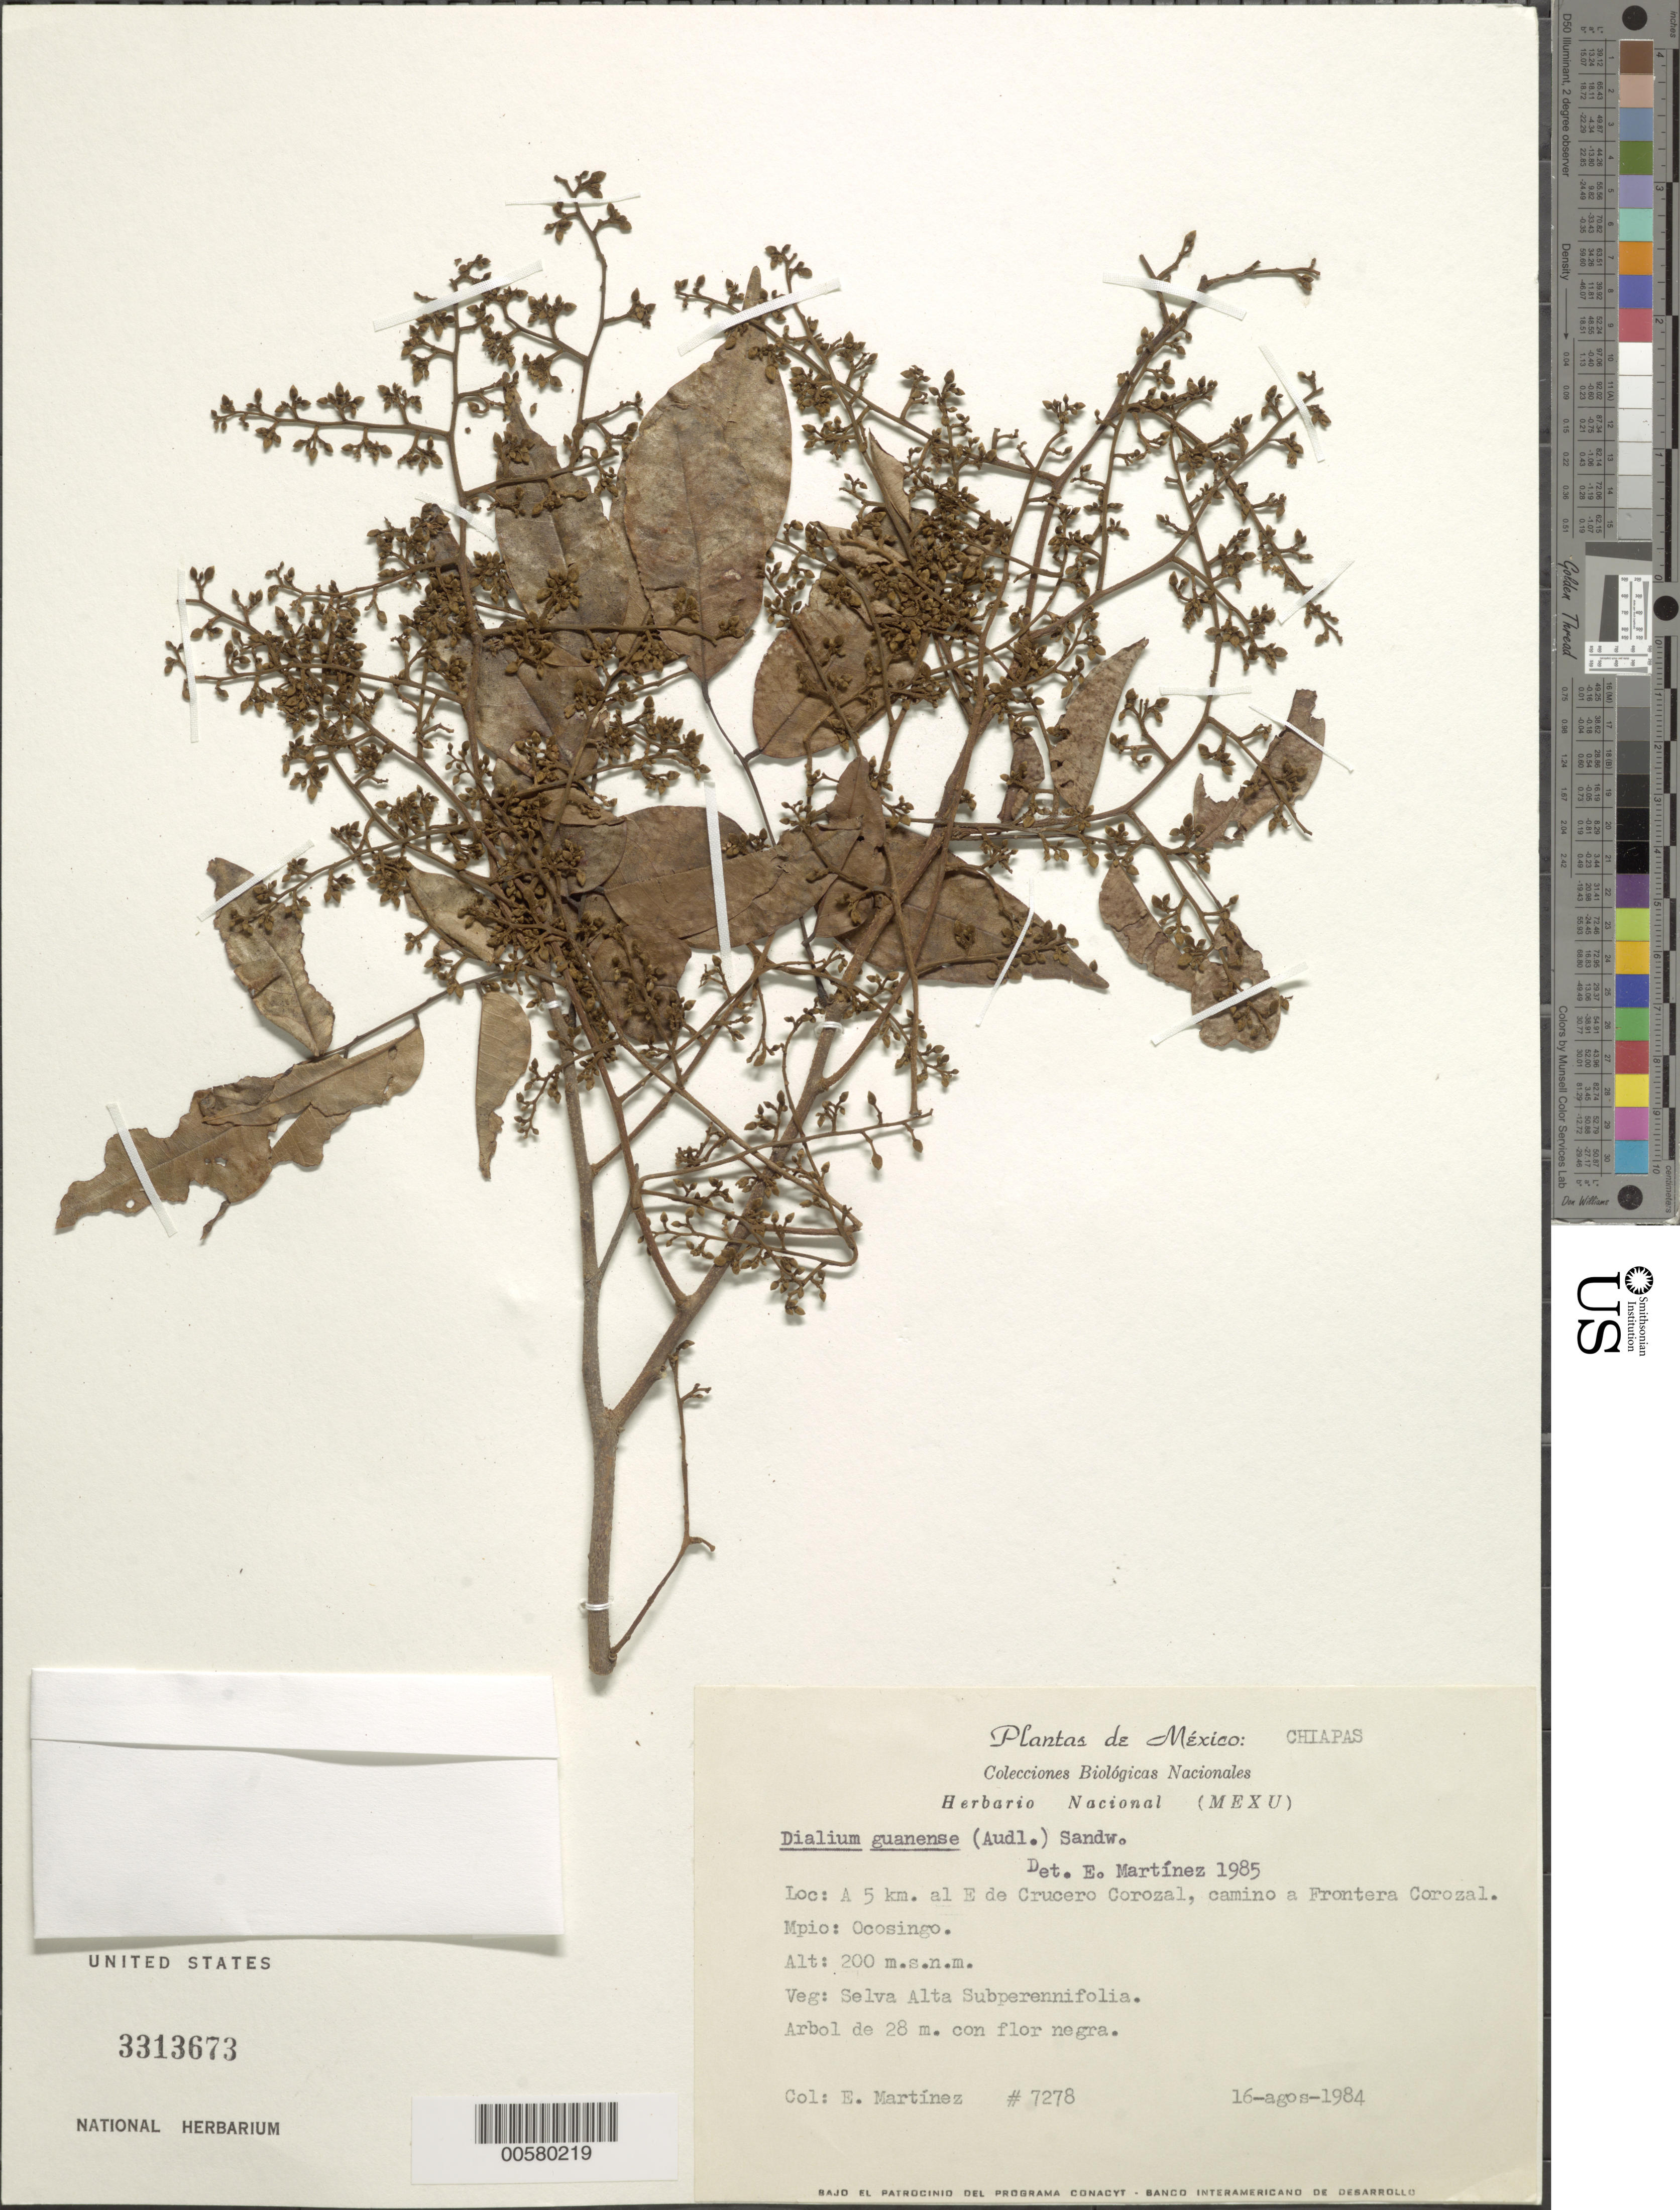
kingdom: Plantae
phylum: Tracheophyta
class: Magnoliopsida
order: Fabales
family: Fabaceae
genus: Dialium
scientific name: Dialium guianense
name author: (Aubl.) Sandwith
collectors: E. Martínez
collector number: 7278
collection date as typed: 16 Aug 1984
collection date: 1984-08-16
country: Mexico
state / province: Chiapas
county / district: Ocosingo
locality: E of Crucero Corozal, Frontera Corozal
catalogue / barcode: US 3313673